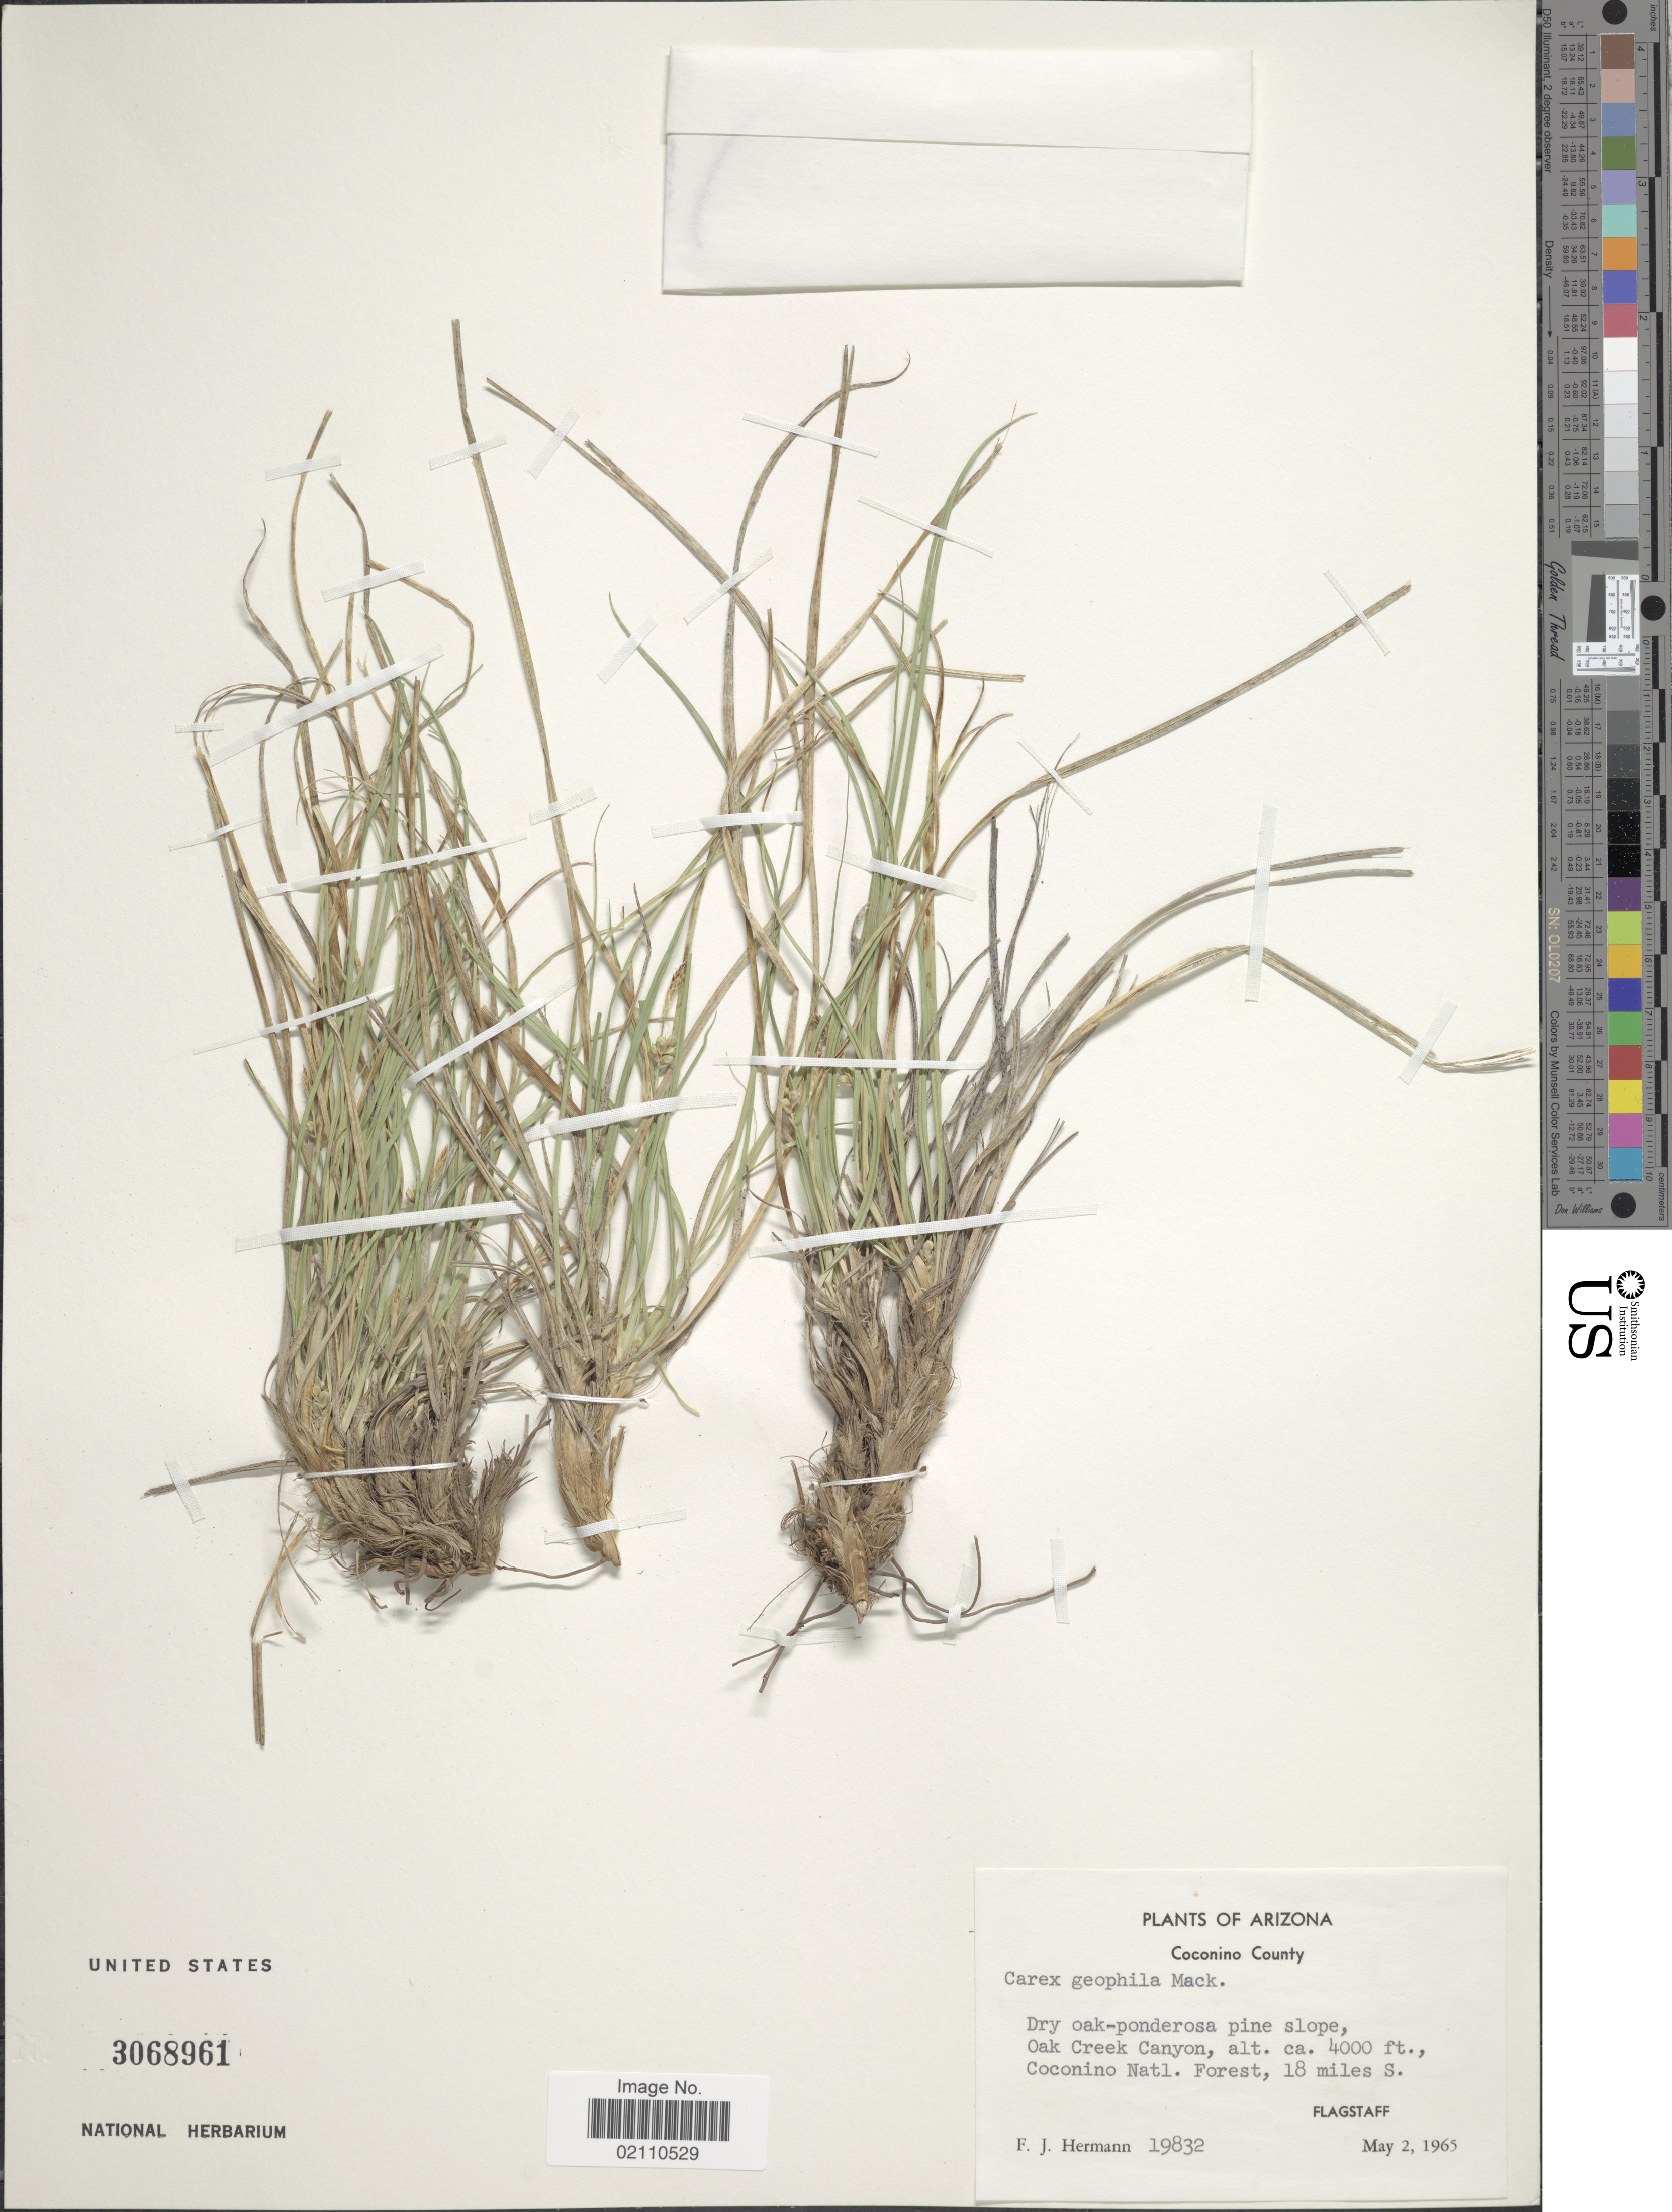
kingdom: Plantae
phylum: Tracheophyta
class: Liliopsida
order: Poales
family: Cyperaceae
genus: Carex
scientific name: Carex geophila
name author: Mack.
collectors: F. J. Hermann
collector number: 19832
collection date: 1965-05-02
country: United States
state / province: Arizona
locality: Coconino County, Oak Creek Canyon, Coconino Natl. Forest 18 miles S. Flagstaff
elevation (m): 1219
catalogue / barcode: US 3068961